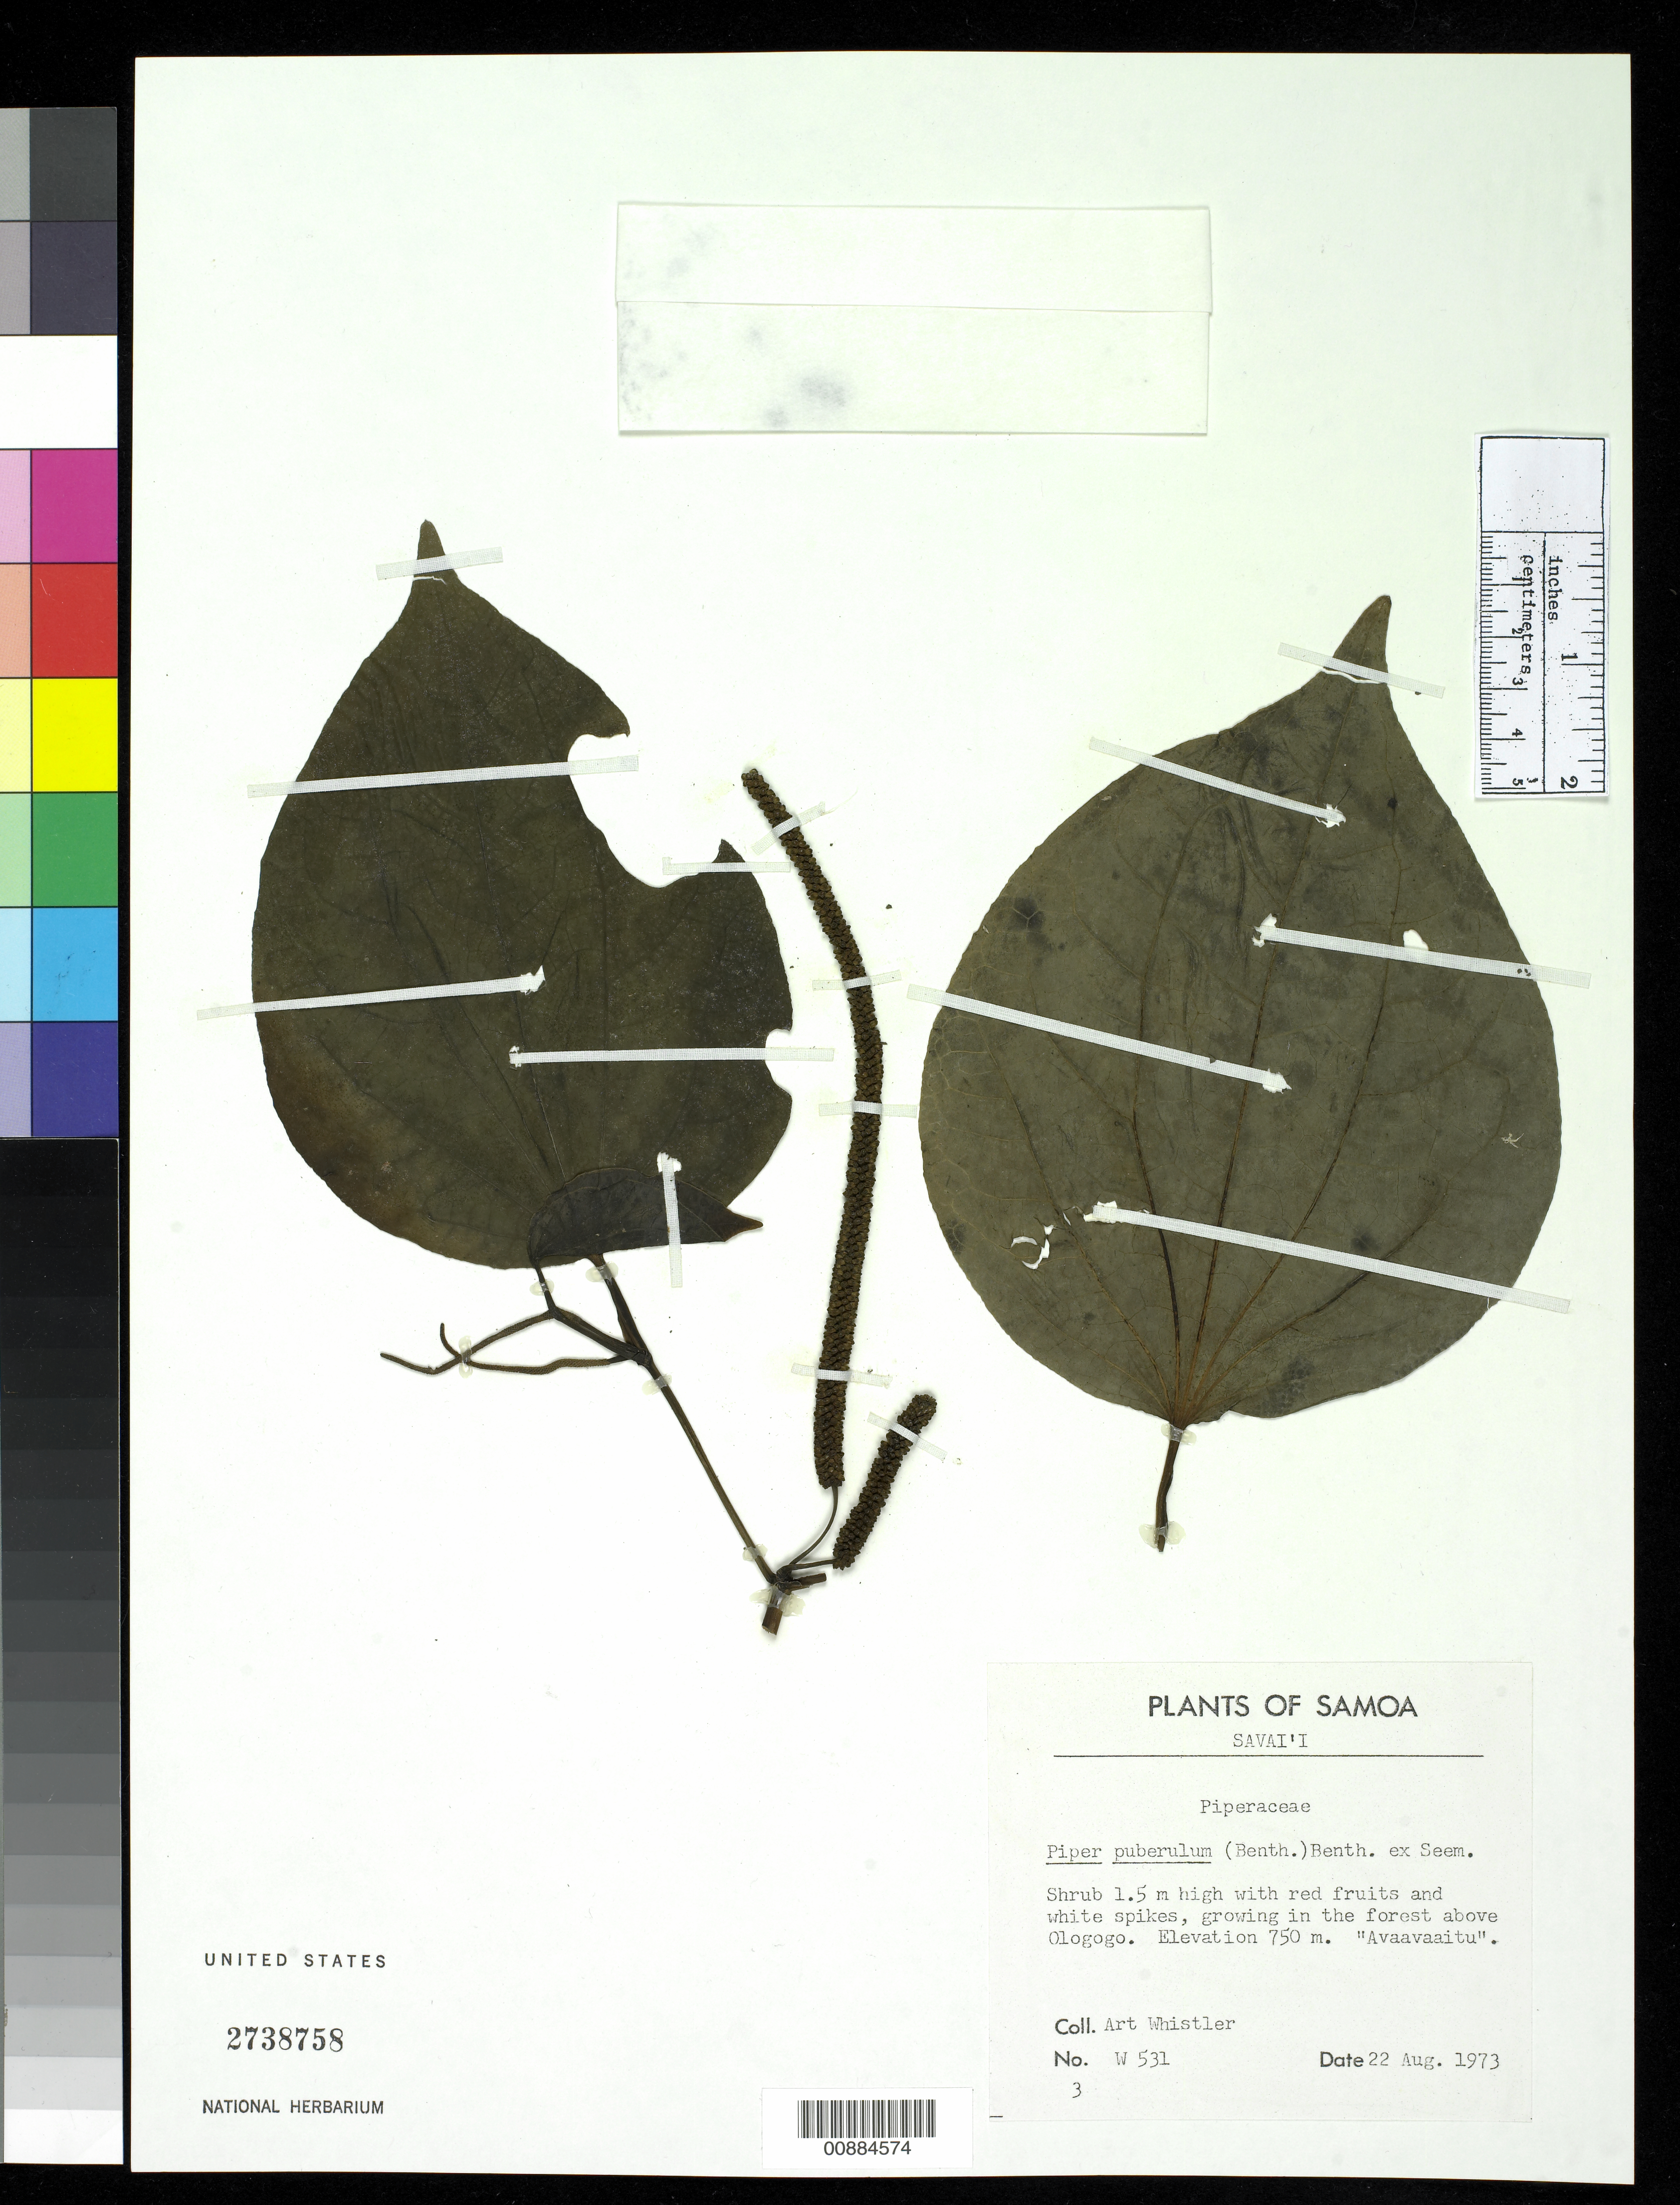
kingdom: Plantae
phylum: Tracheophyta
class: Magnoliopsida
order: Piperales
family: Piperaceae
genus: Piper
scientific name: Piper puberulum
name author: (Benth.) Seem.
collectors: A. Whistler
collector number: W 531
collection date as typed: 22 Aug 1973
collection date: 1973-08-22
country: Samoa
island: Savai'i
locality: Above Ologogo.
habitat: forest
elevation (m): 750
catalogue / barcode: US 2738758